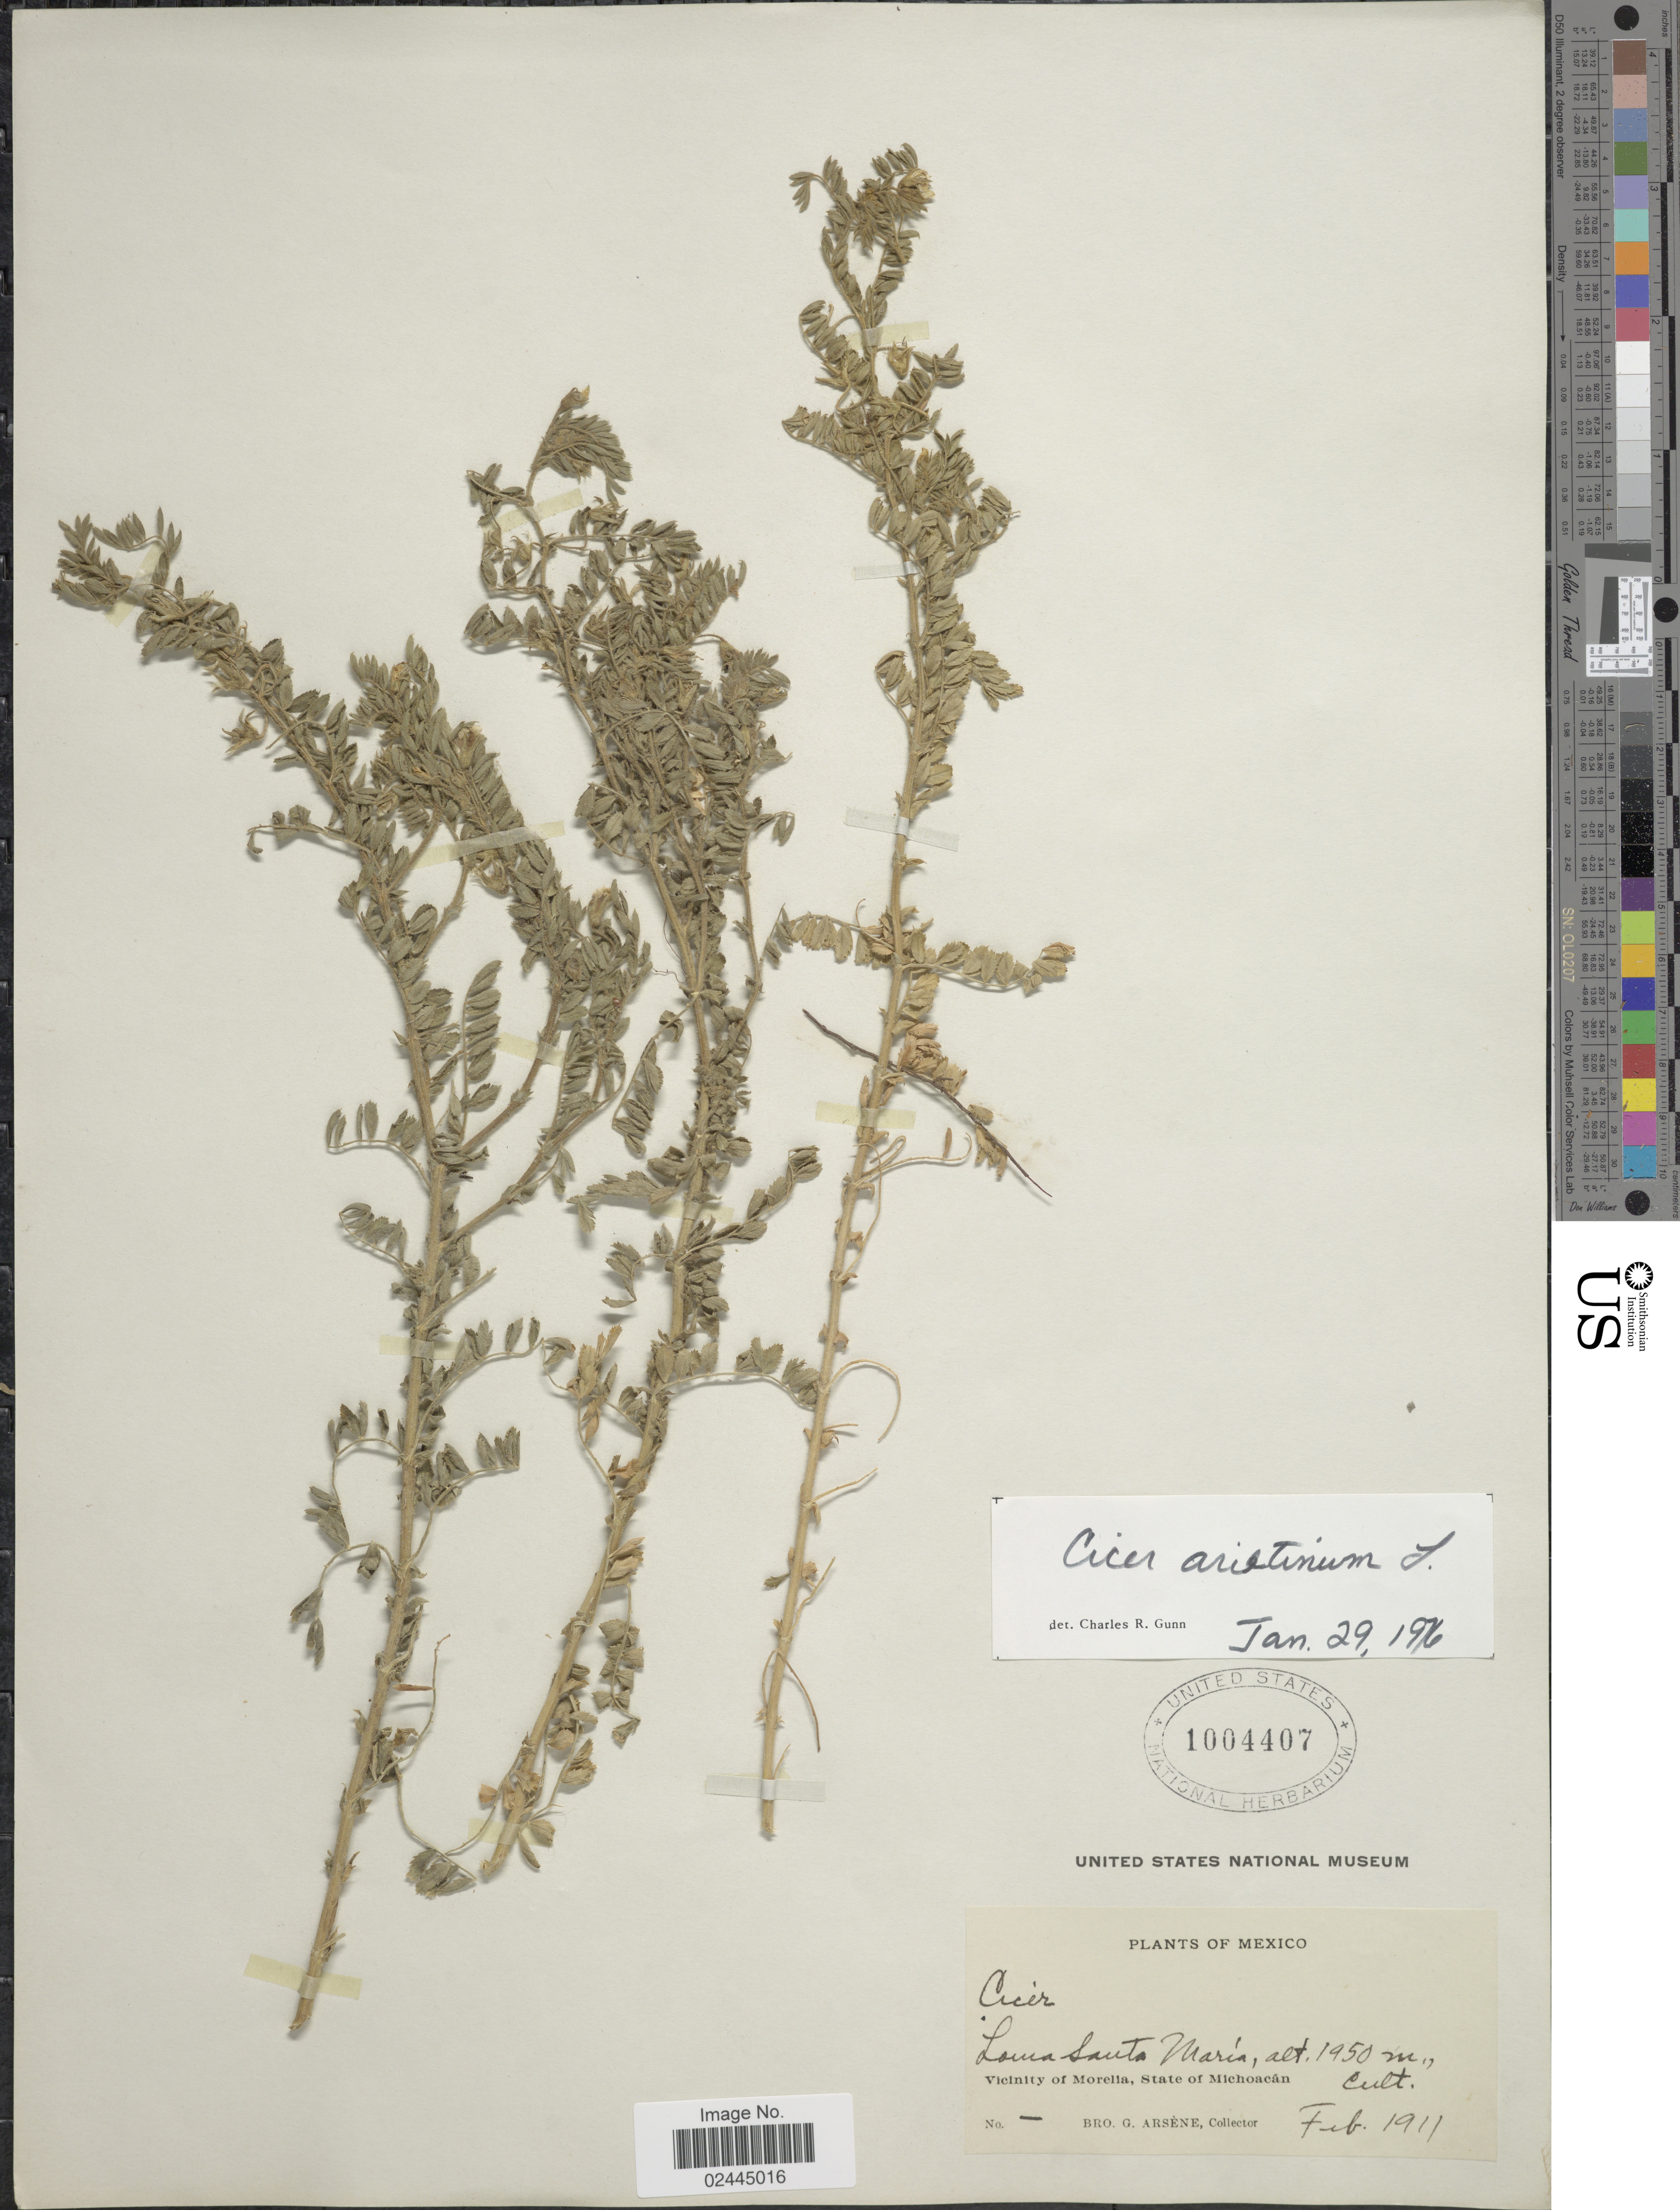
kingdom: Plantae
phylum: Tracheophyta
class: Magnoliopsida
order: Fabales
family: Fabaceae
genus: Cicer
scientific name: Cicer arietinum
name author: L.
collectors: Bro. G. Arsène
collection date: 1911-02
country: Mexico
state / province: Michoacán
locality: Loma Santa Maria, Vicinity of Morelia, State of Michoacan.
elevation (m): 1950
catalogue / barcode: US 1004407